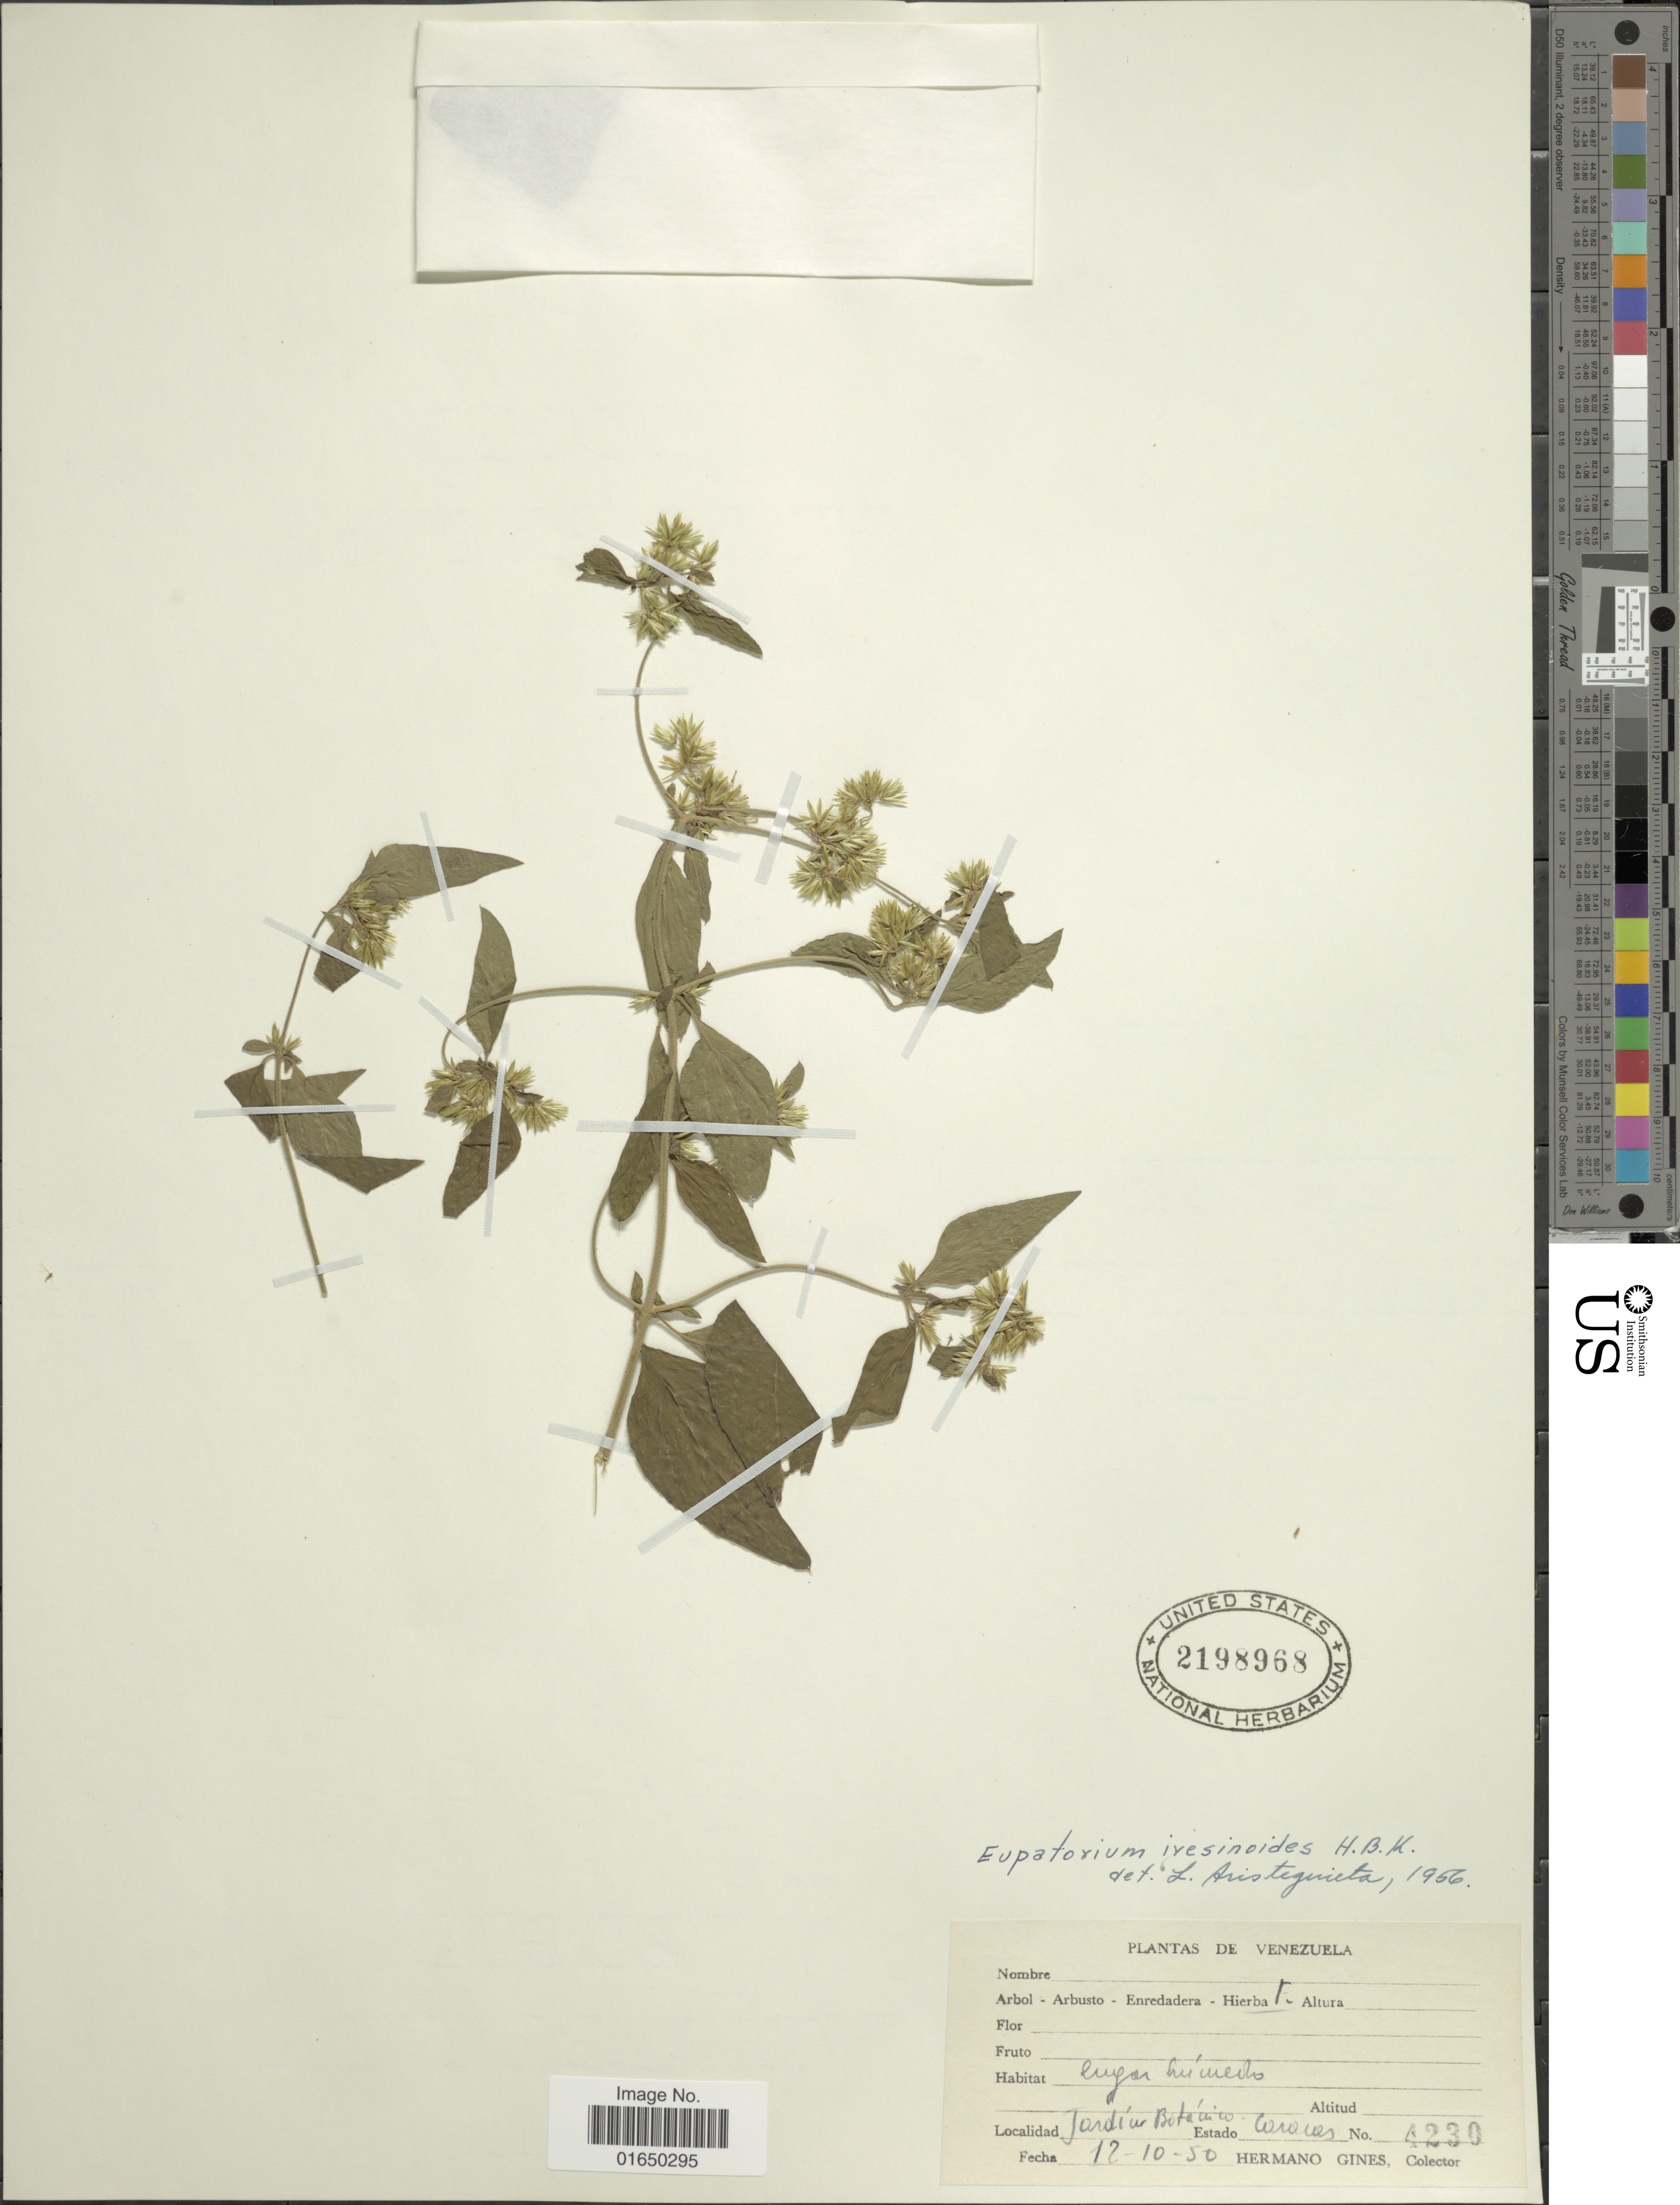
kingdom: Plantae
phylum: Tracheophyta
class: Magnoliopsida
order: Asterales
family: Asteraceae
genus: Condylidium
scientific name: Condylidium iresinoides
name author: (Kunth) R.M. King & H. Rob.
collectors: Bro. Gines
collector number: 4230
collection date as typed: Transcribed d/m/y: 12/10/50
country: Venezuela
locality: Jardim Botánico. Caracas.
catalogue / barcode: US 2198968